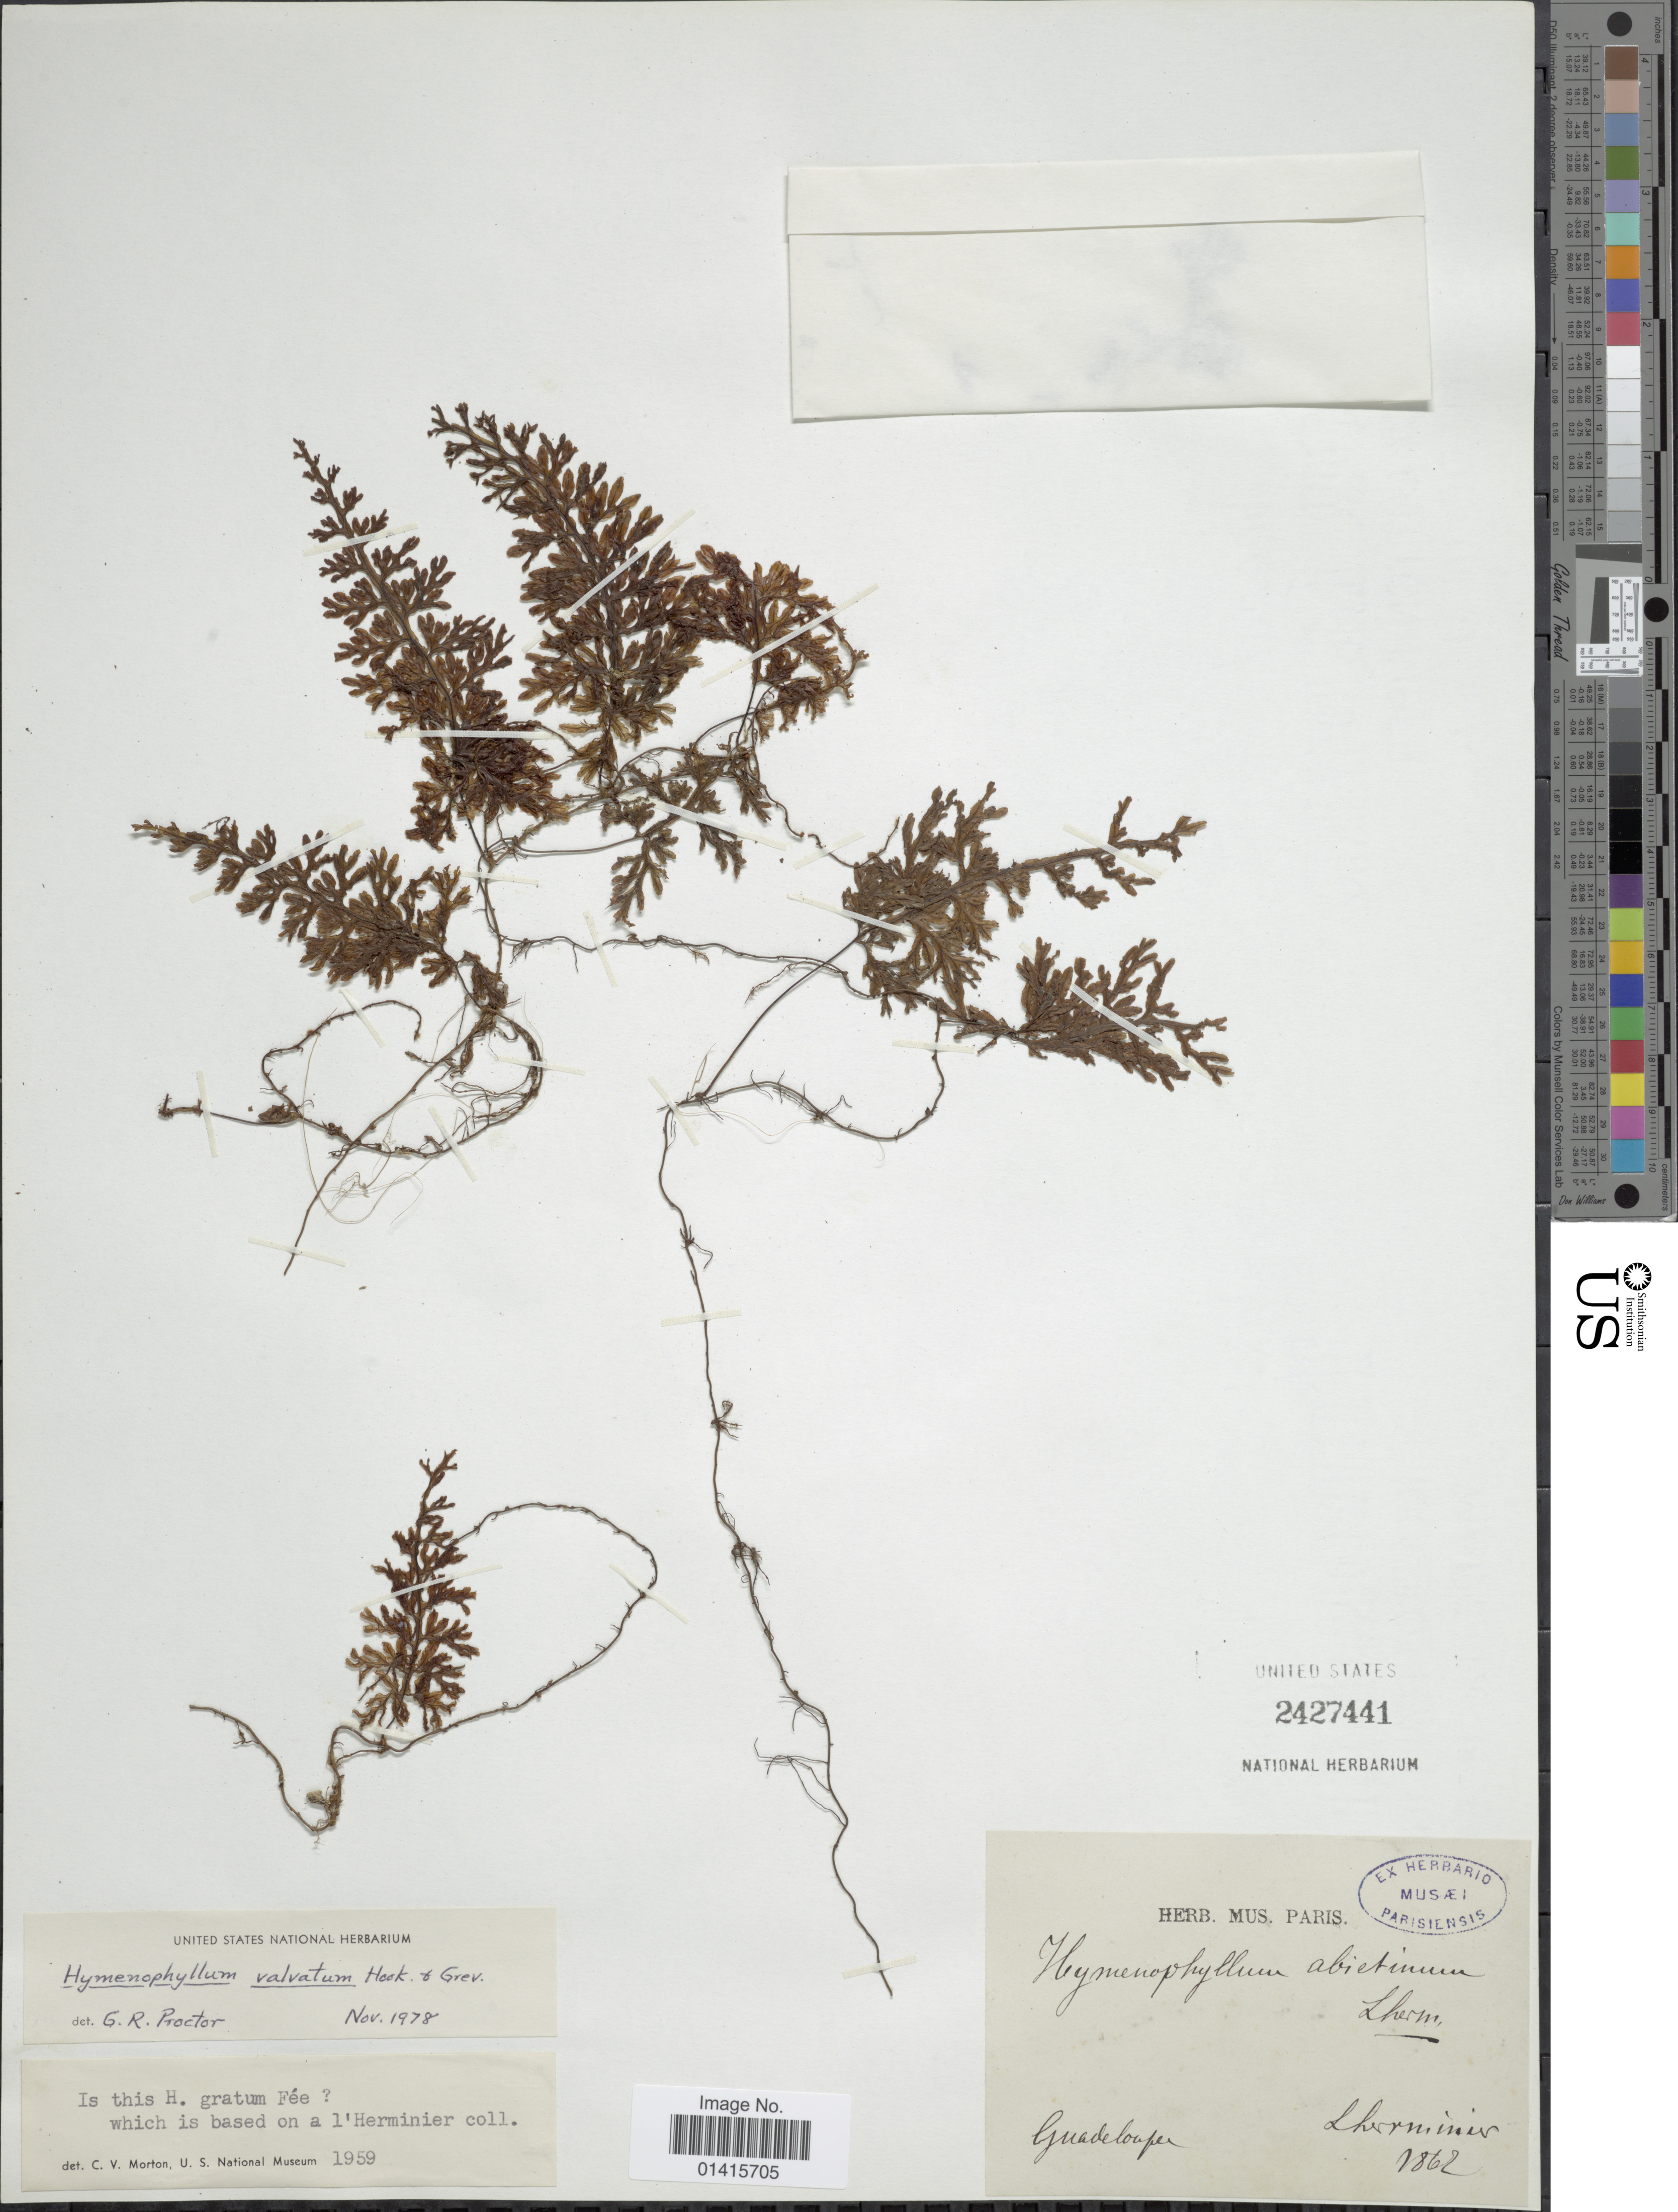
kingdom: Plantae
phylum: Tracheophyta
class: Polypodiopsida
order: Hymenophyllales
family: Hymenophyllaceae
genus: Hymenophyllum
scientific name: Hymenophyllum valvatum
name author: Hook. & Grev.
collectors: F. L'Herminier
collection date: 1862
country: Guadeloupe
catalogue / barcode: US 2427441